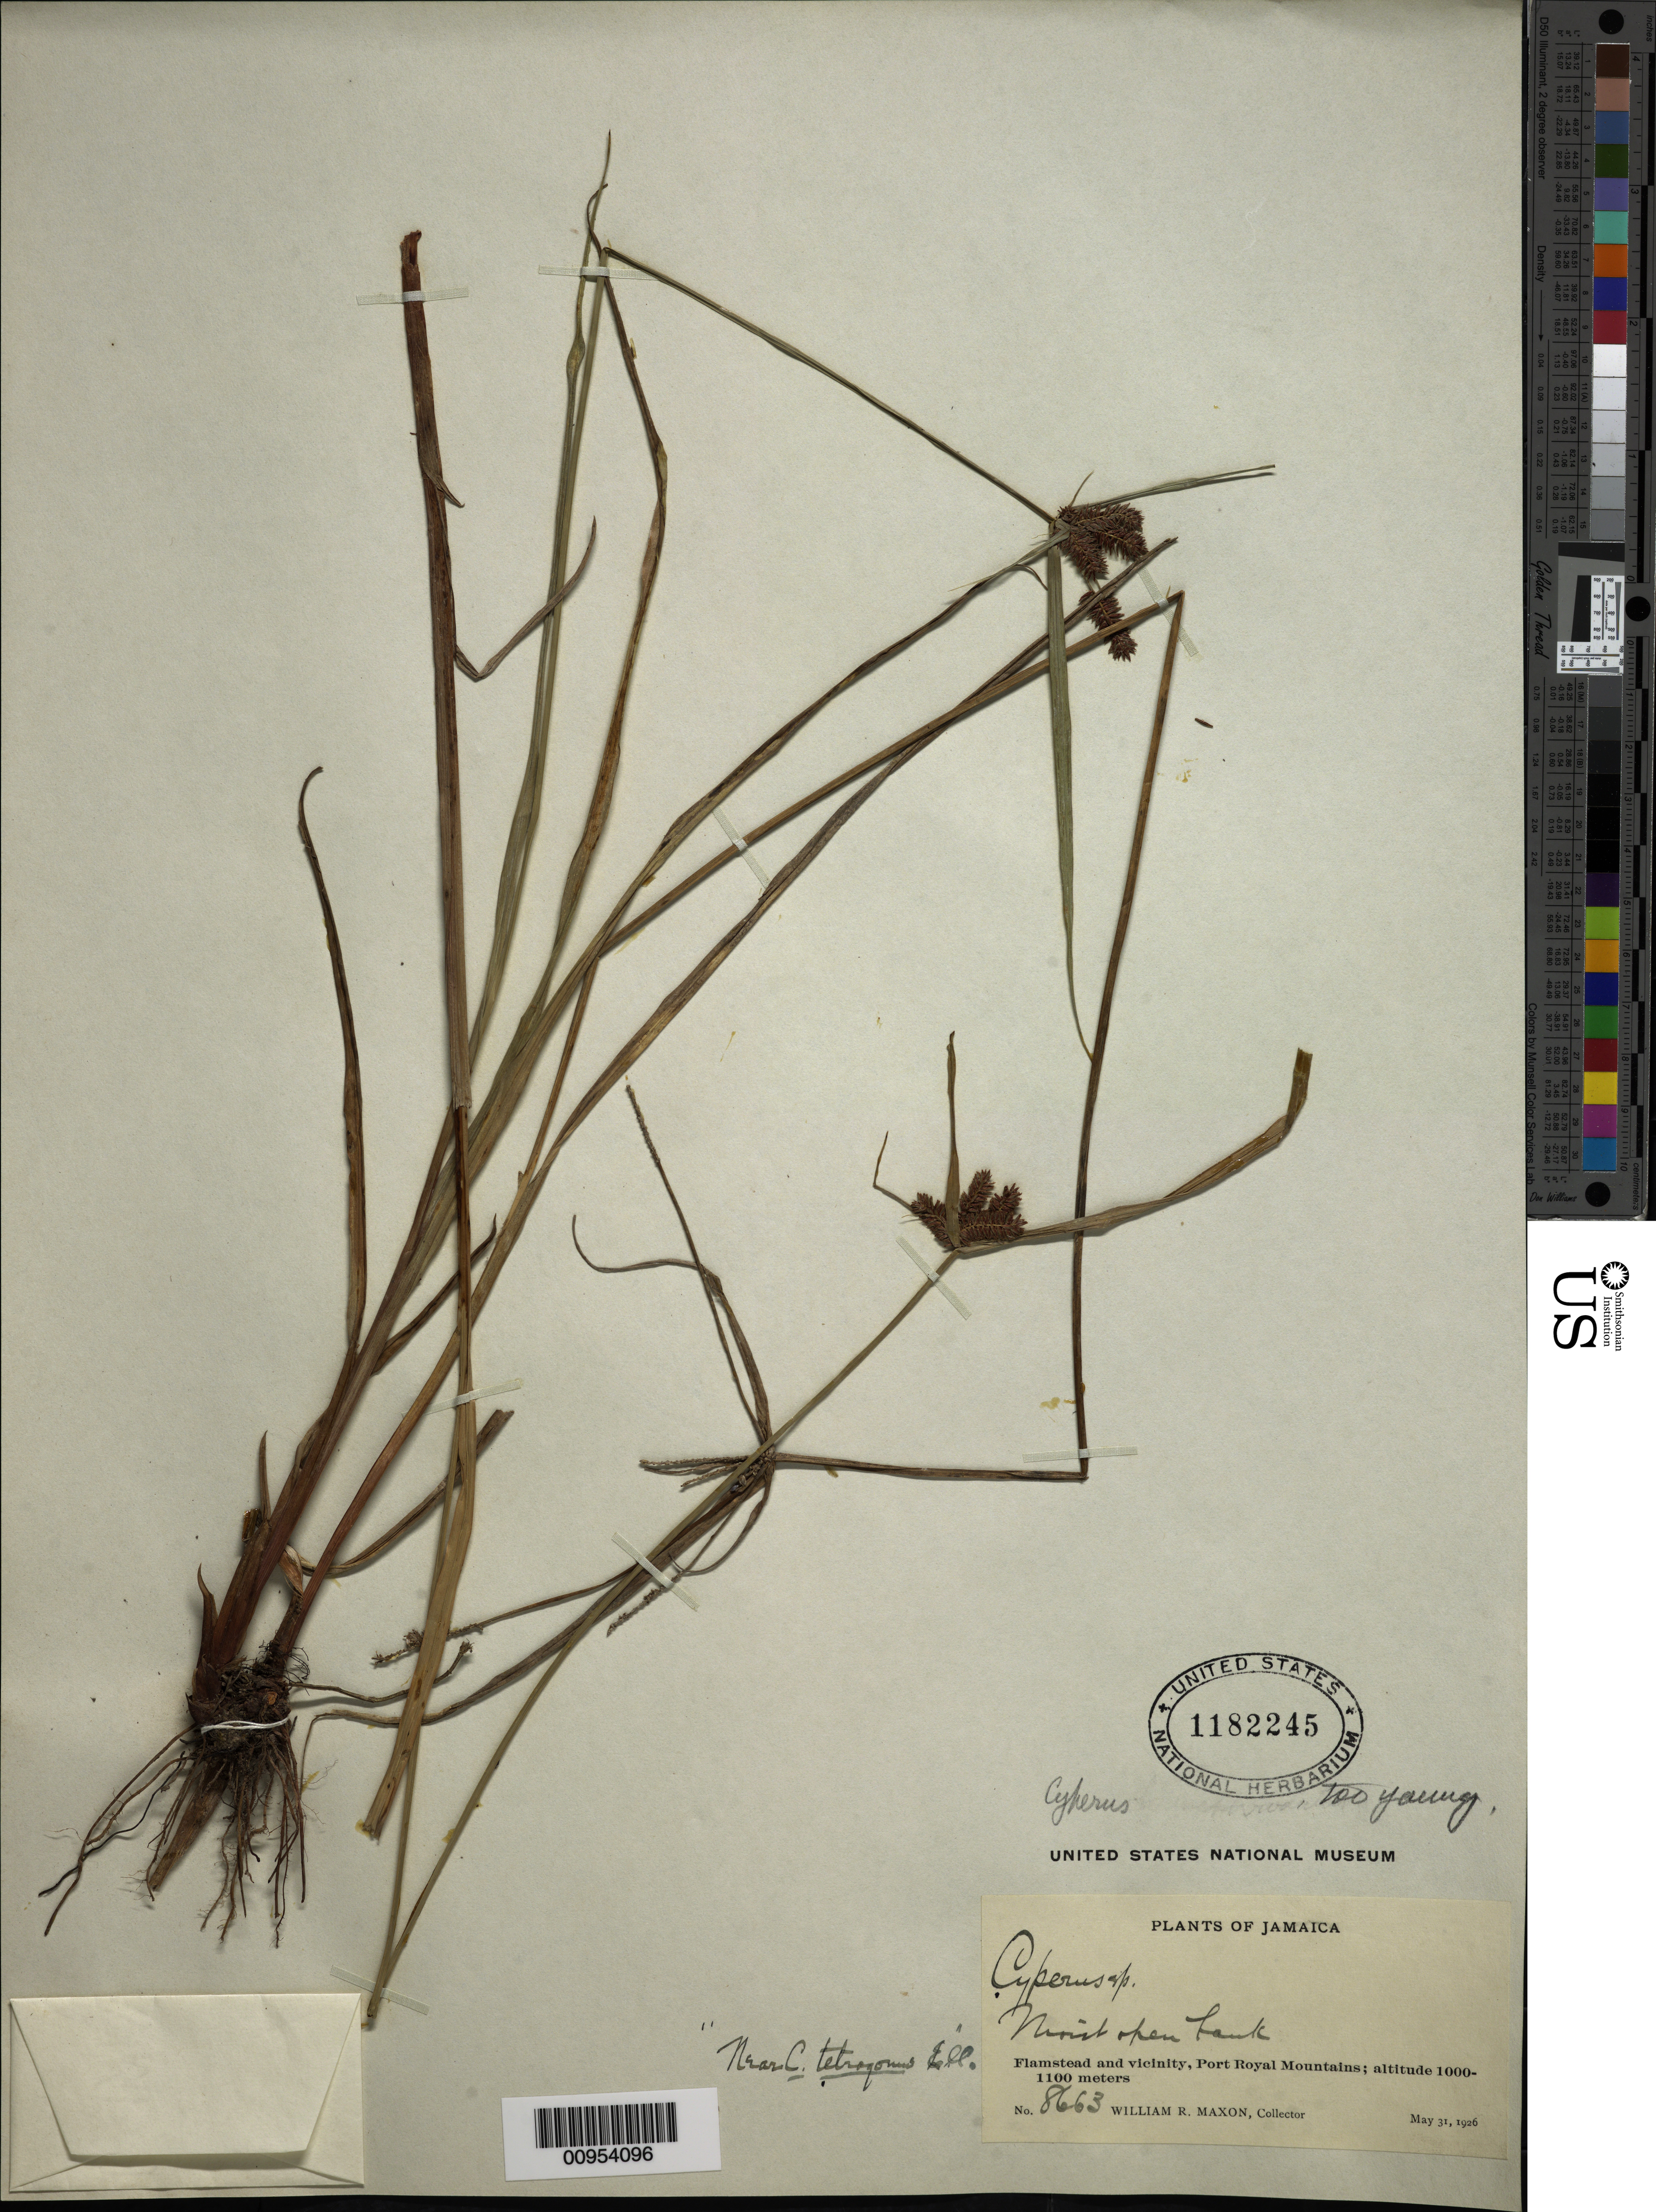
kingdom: Plantae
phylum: Tracheophyta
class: Liliopsida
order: Poales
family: Cyperaceae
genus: Cyperus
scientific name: Cyperus hermaphroditus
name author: (Jacq.) Standl.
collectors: W. R. Maxon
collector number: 8663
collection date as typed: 31 May 1926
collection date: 1926-05-31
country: Jamaica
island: Jamaica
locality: Flamstead and vicinity, Port Royal Mountains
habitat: Moist open bank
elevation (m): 1000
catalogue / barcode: US 1182245